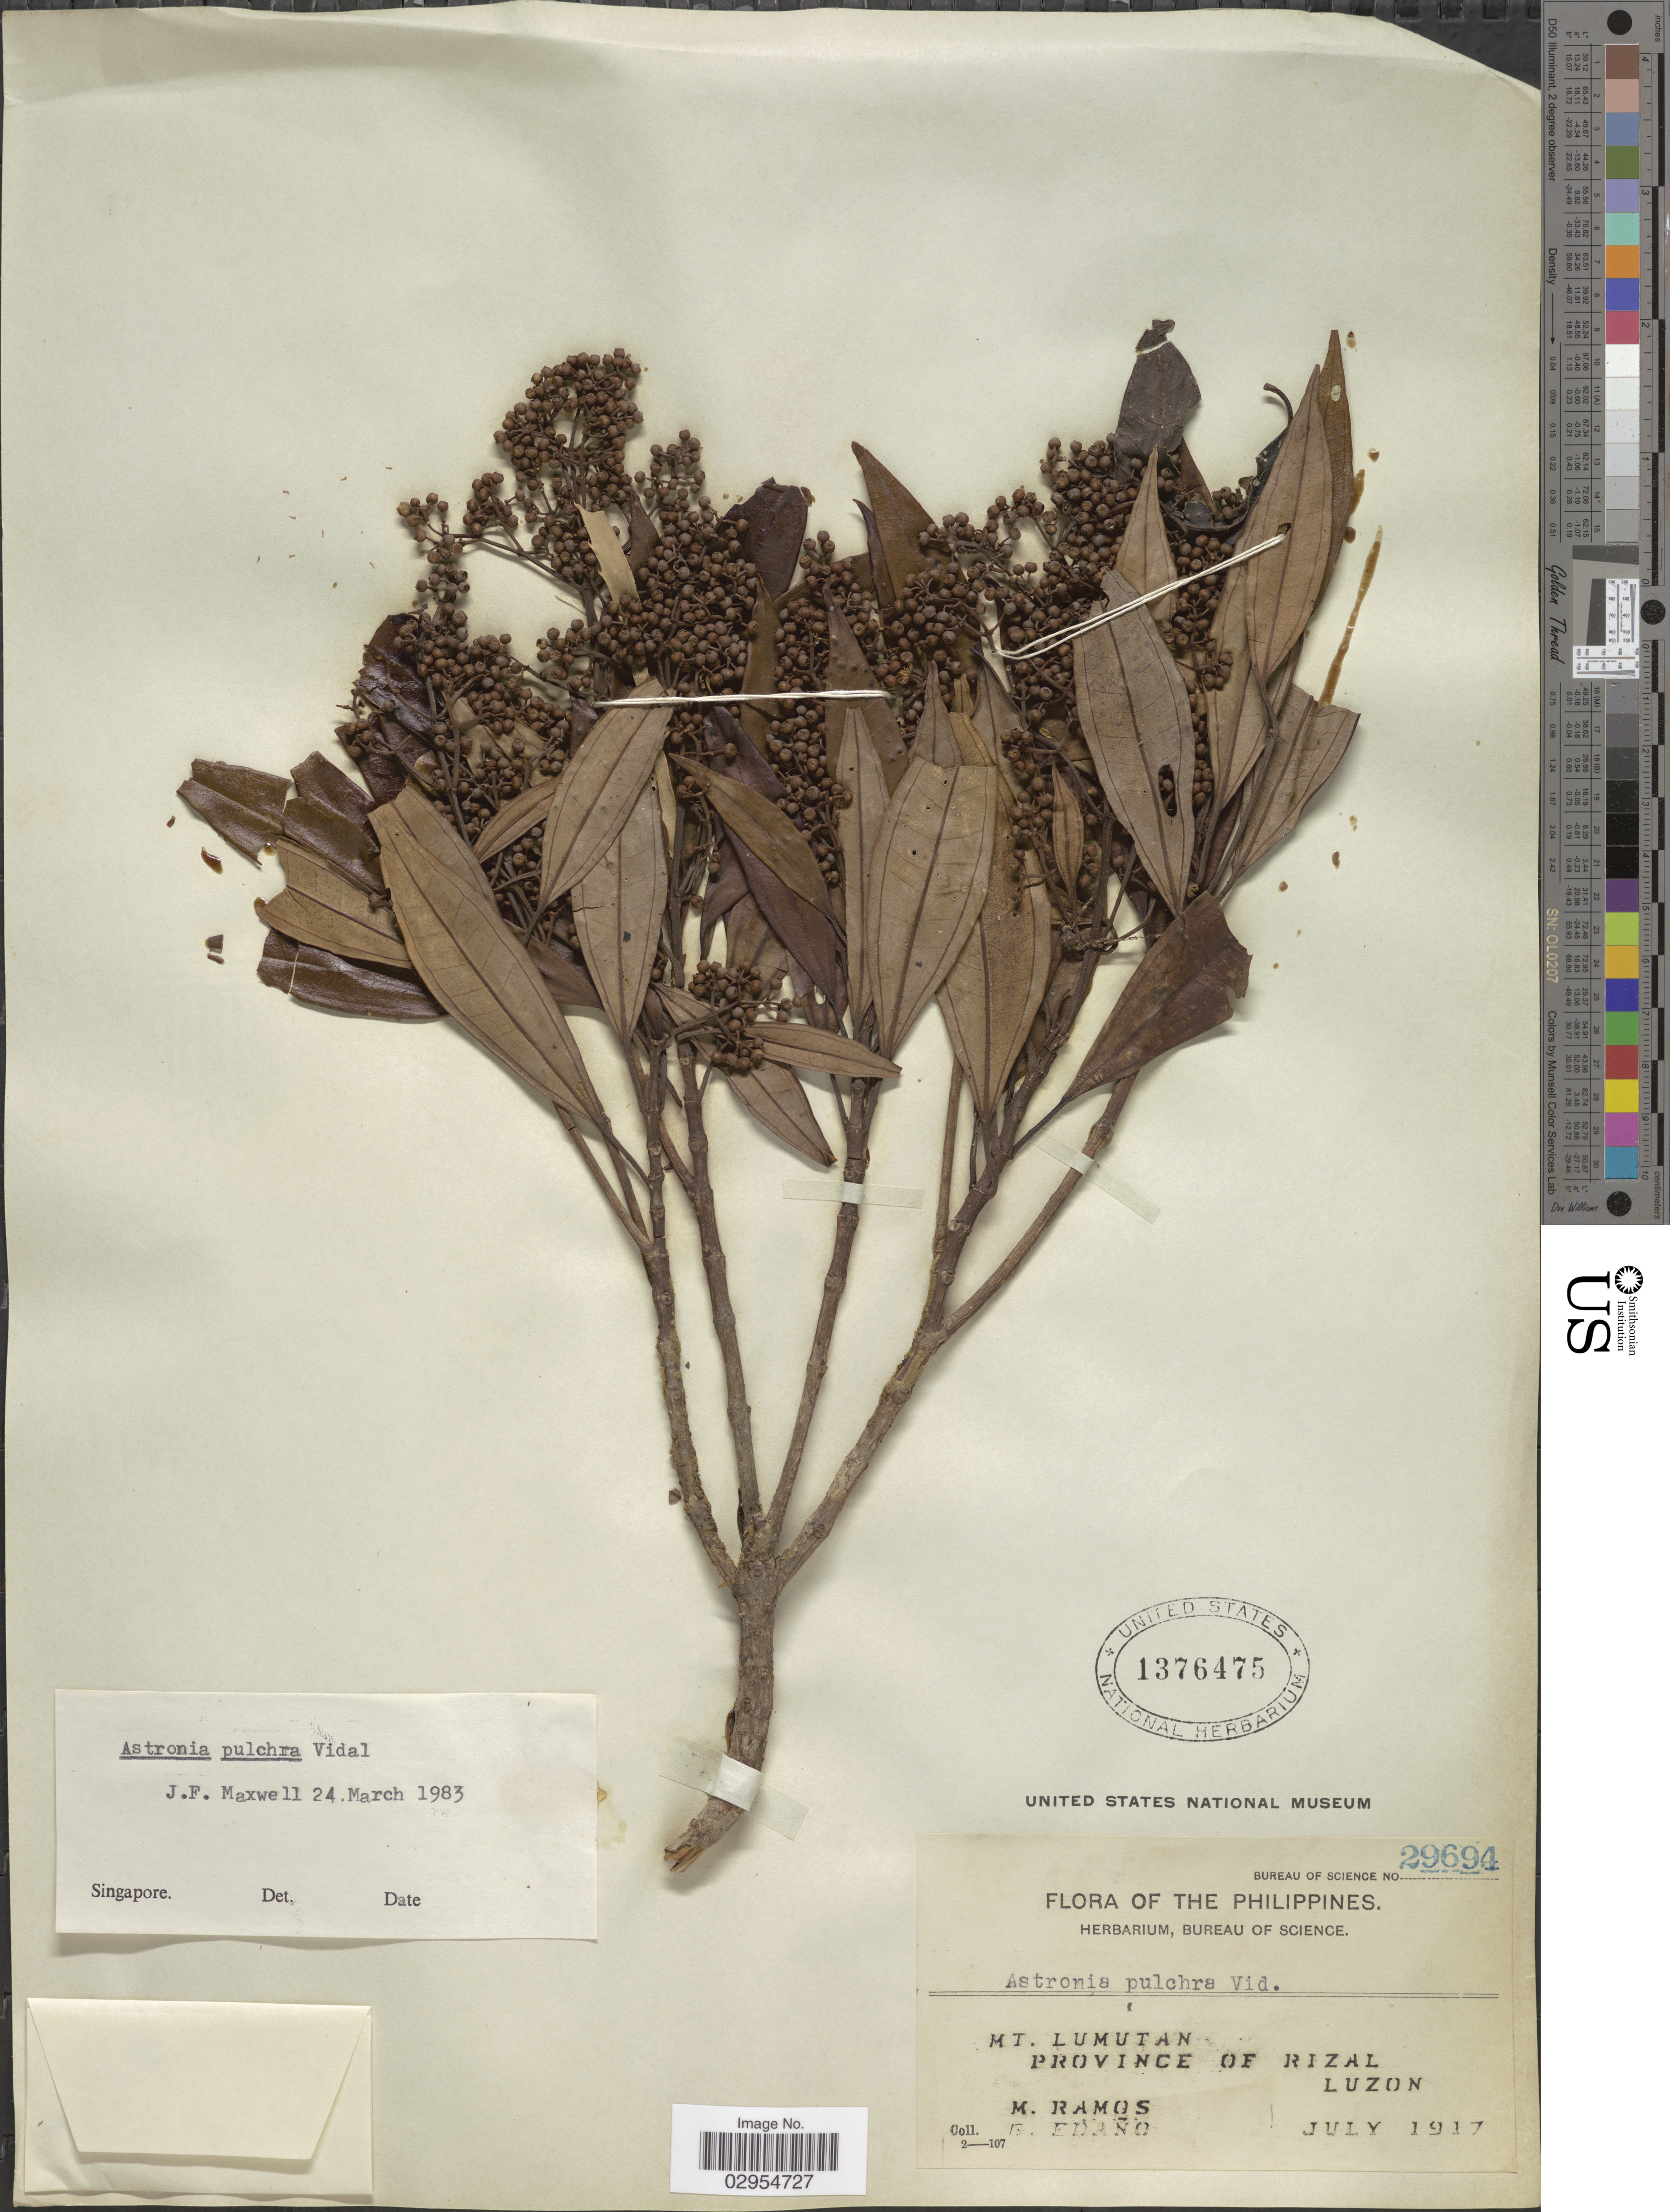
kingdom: Plantae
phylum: Tracheophyta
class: Magnoliopsida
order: Myrtales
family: Melastomataceae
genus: Astronia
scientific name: Astronia pulchra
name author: S. Vidal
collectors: M. Ramos & G. Edaño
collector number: Bureau of Science 29694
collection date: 1917-07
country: Philippines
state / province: Calabarzon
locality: Mt. Lumutan, Province of Rizal, Luzon.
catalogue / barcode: US 1376475